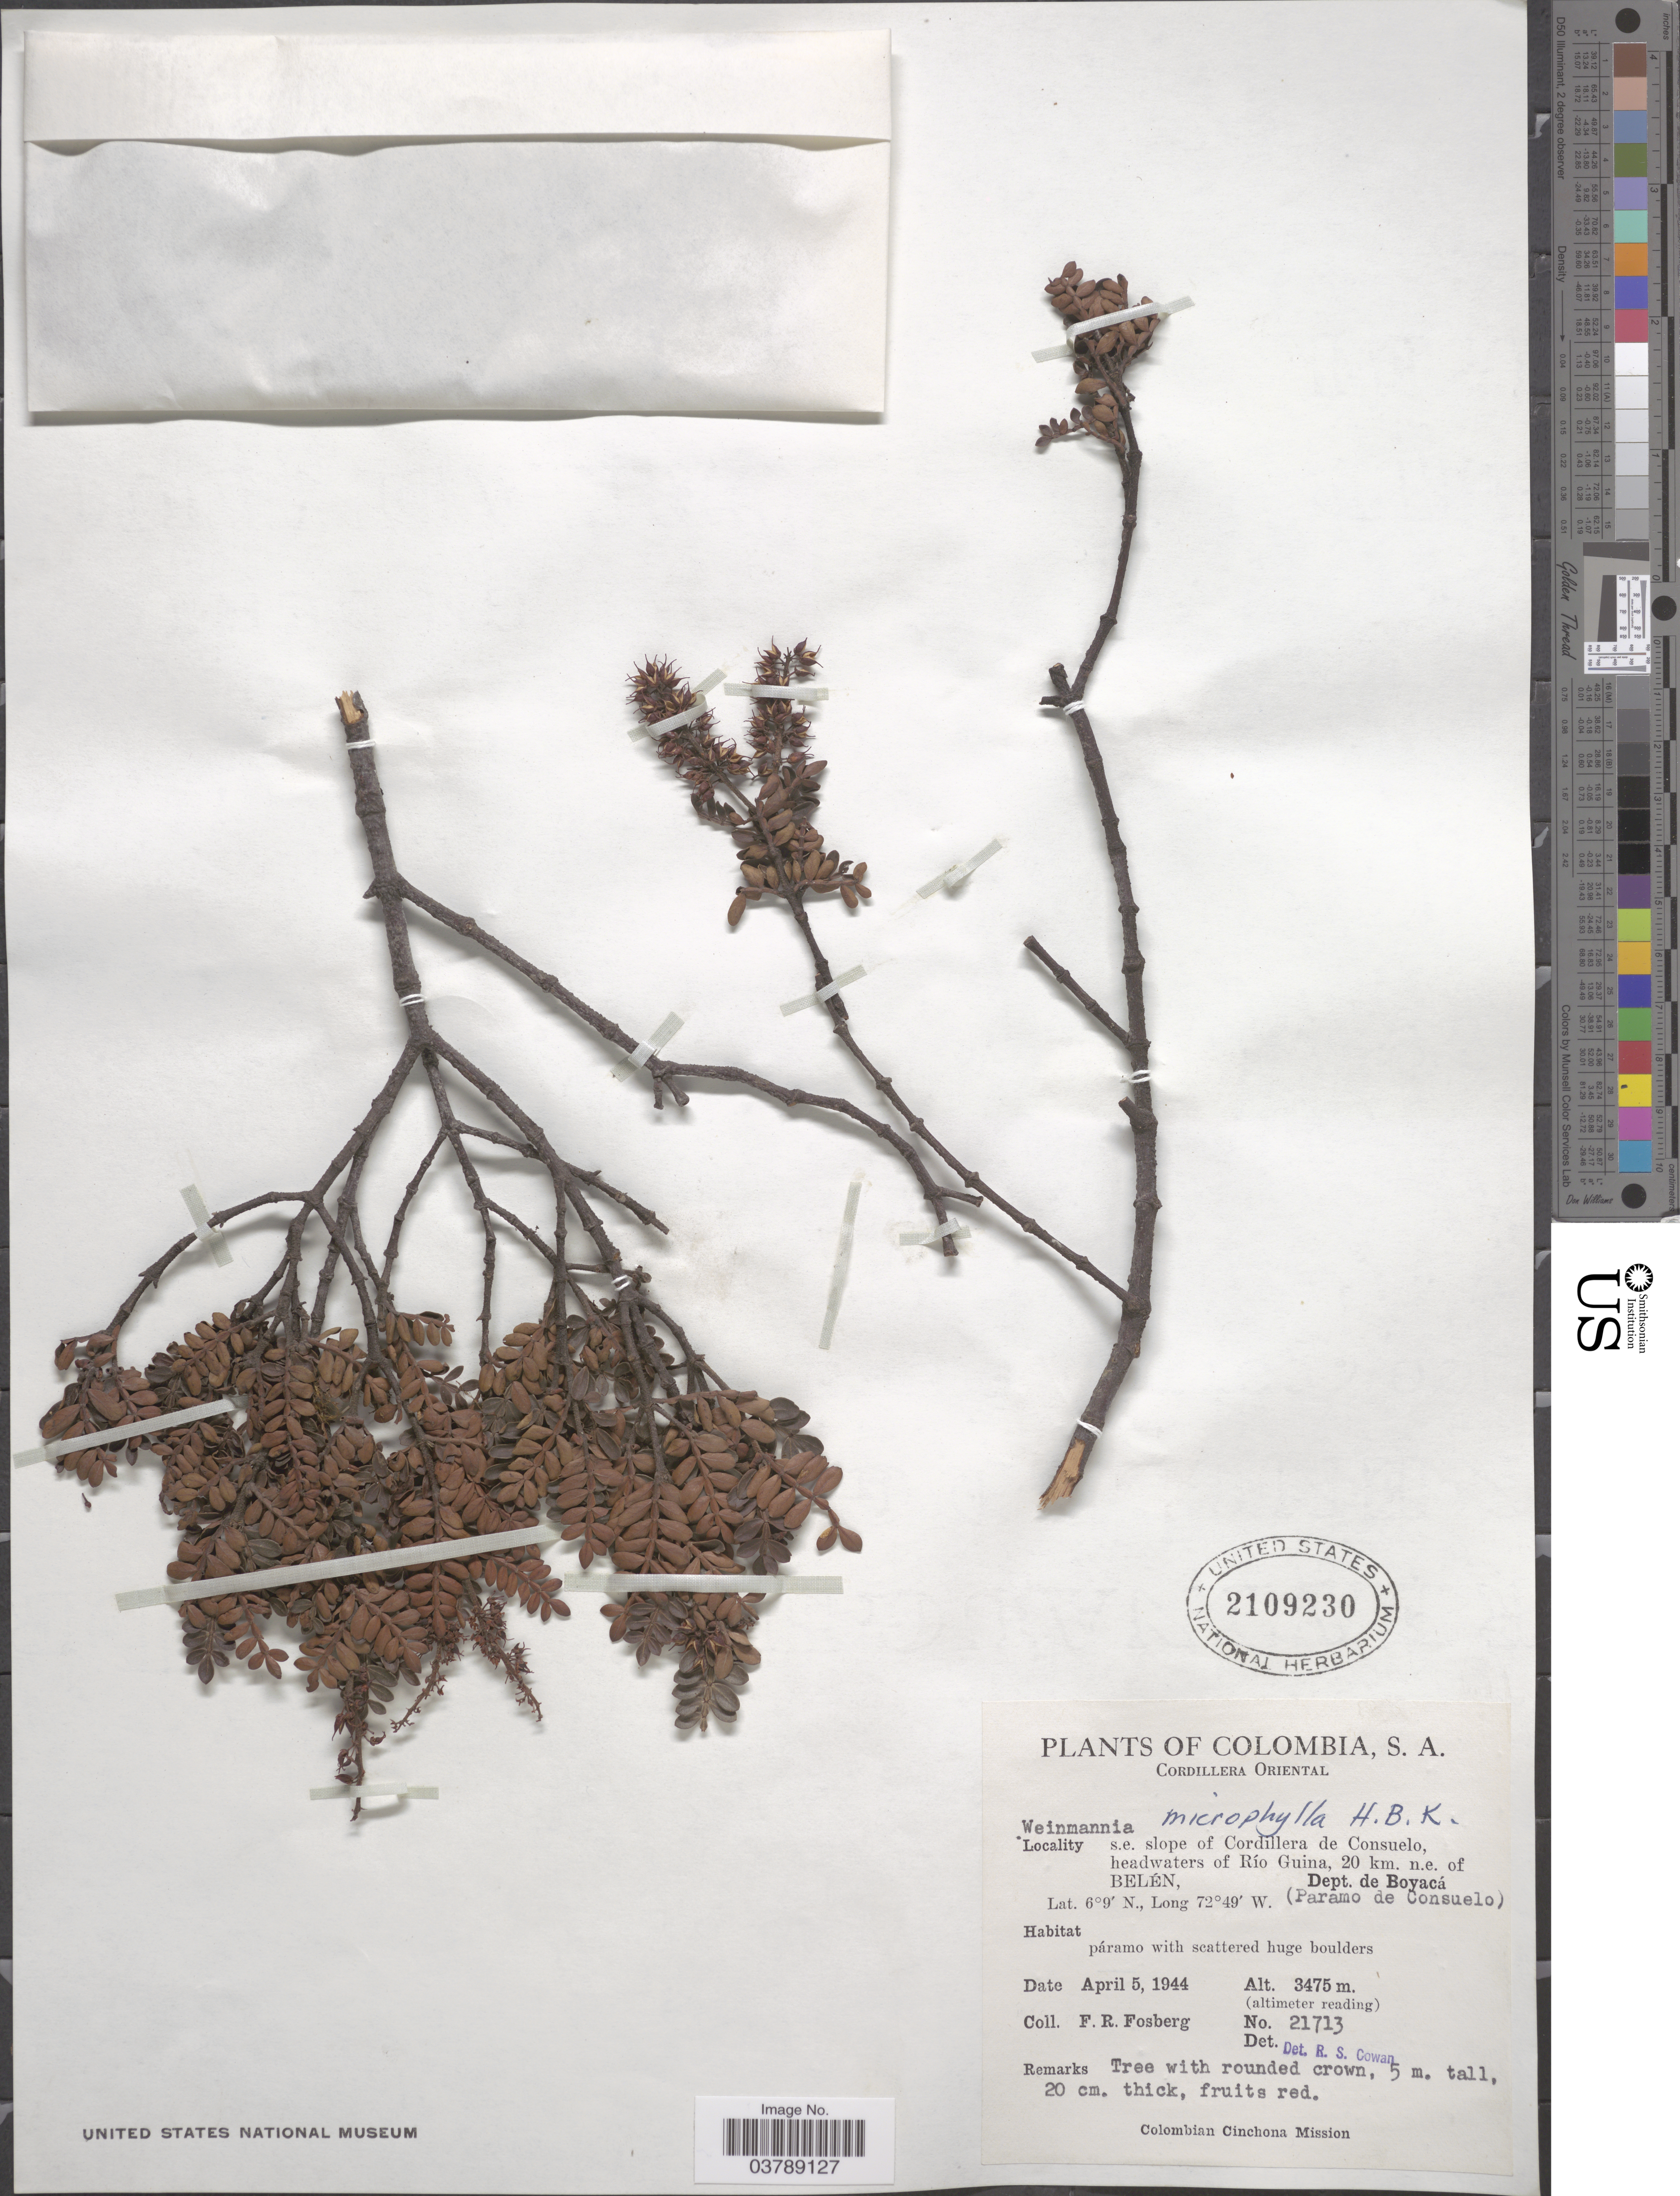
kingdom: Plantae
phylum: Tracheophyta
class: Magnoliopsida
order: Oxalidales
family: Cunoniaceae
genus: Weinmannia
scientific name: Weinmannia fagaroides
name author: Kunth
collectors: F. R. Fosberg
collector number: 21713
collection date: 1944-04-05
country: Colombia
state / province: Boyacá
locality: Cordillera Oriental; s.e. slope of Cordillera de Consuelo, headwaters of Río Guina, 20 km. n.e. of Belén. Dept. de Boyacá. (Paramo de Consuelo).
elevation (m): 3475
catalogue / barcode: US 2109230